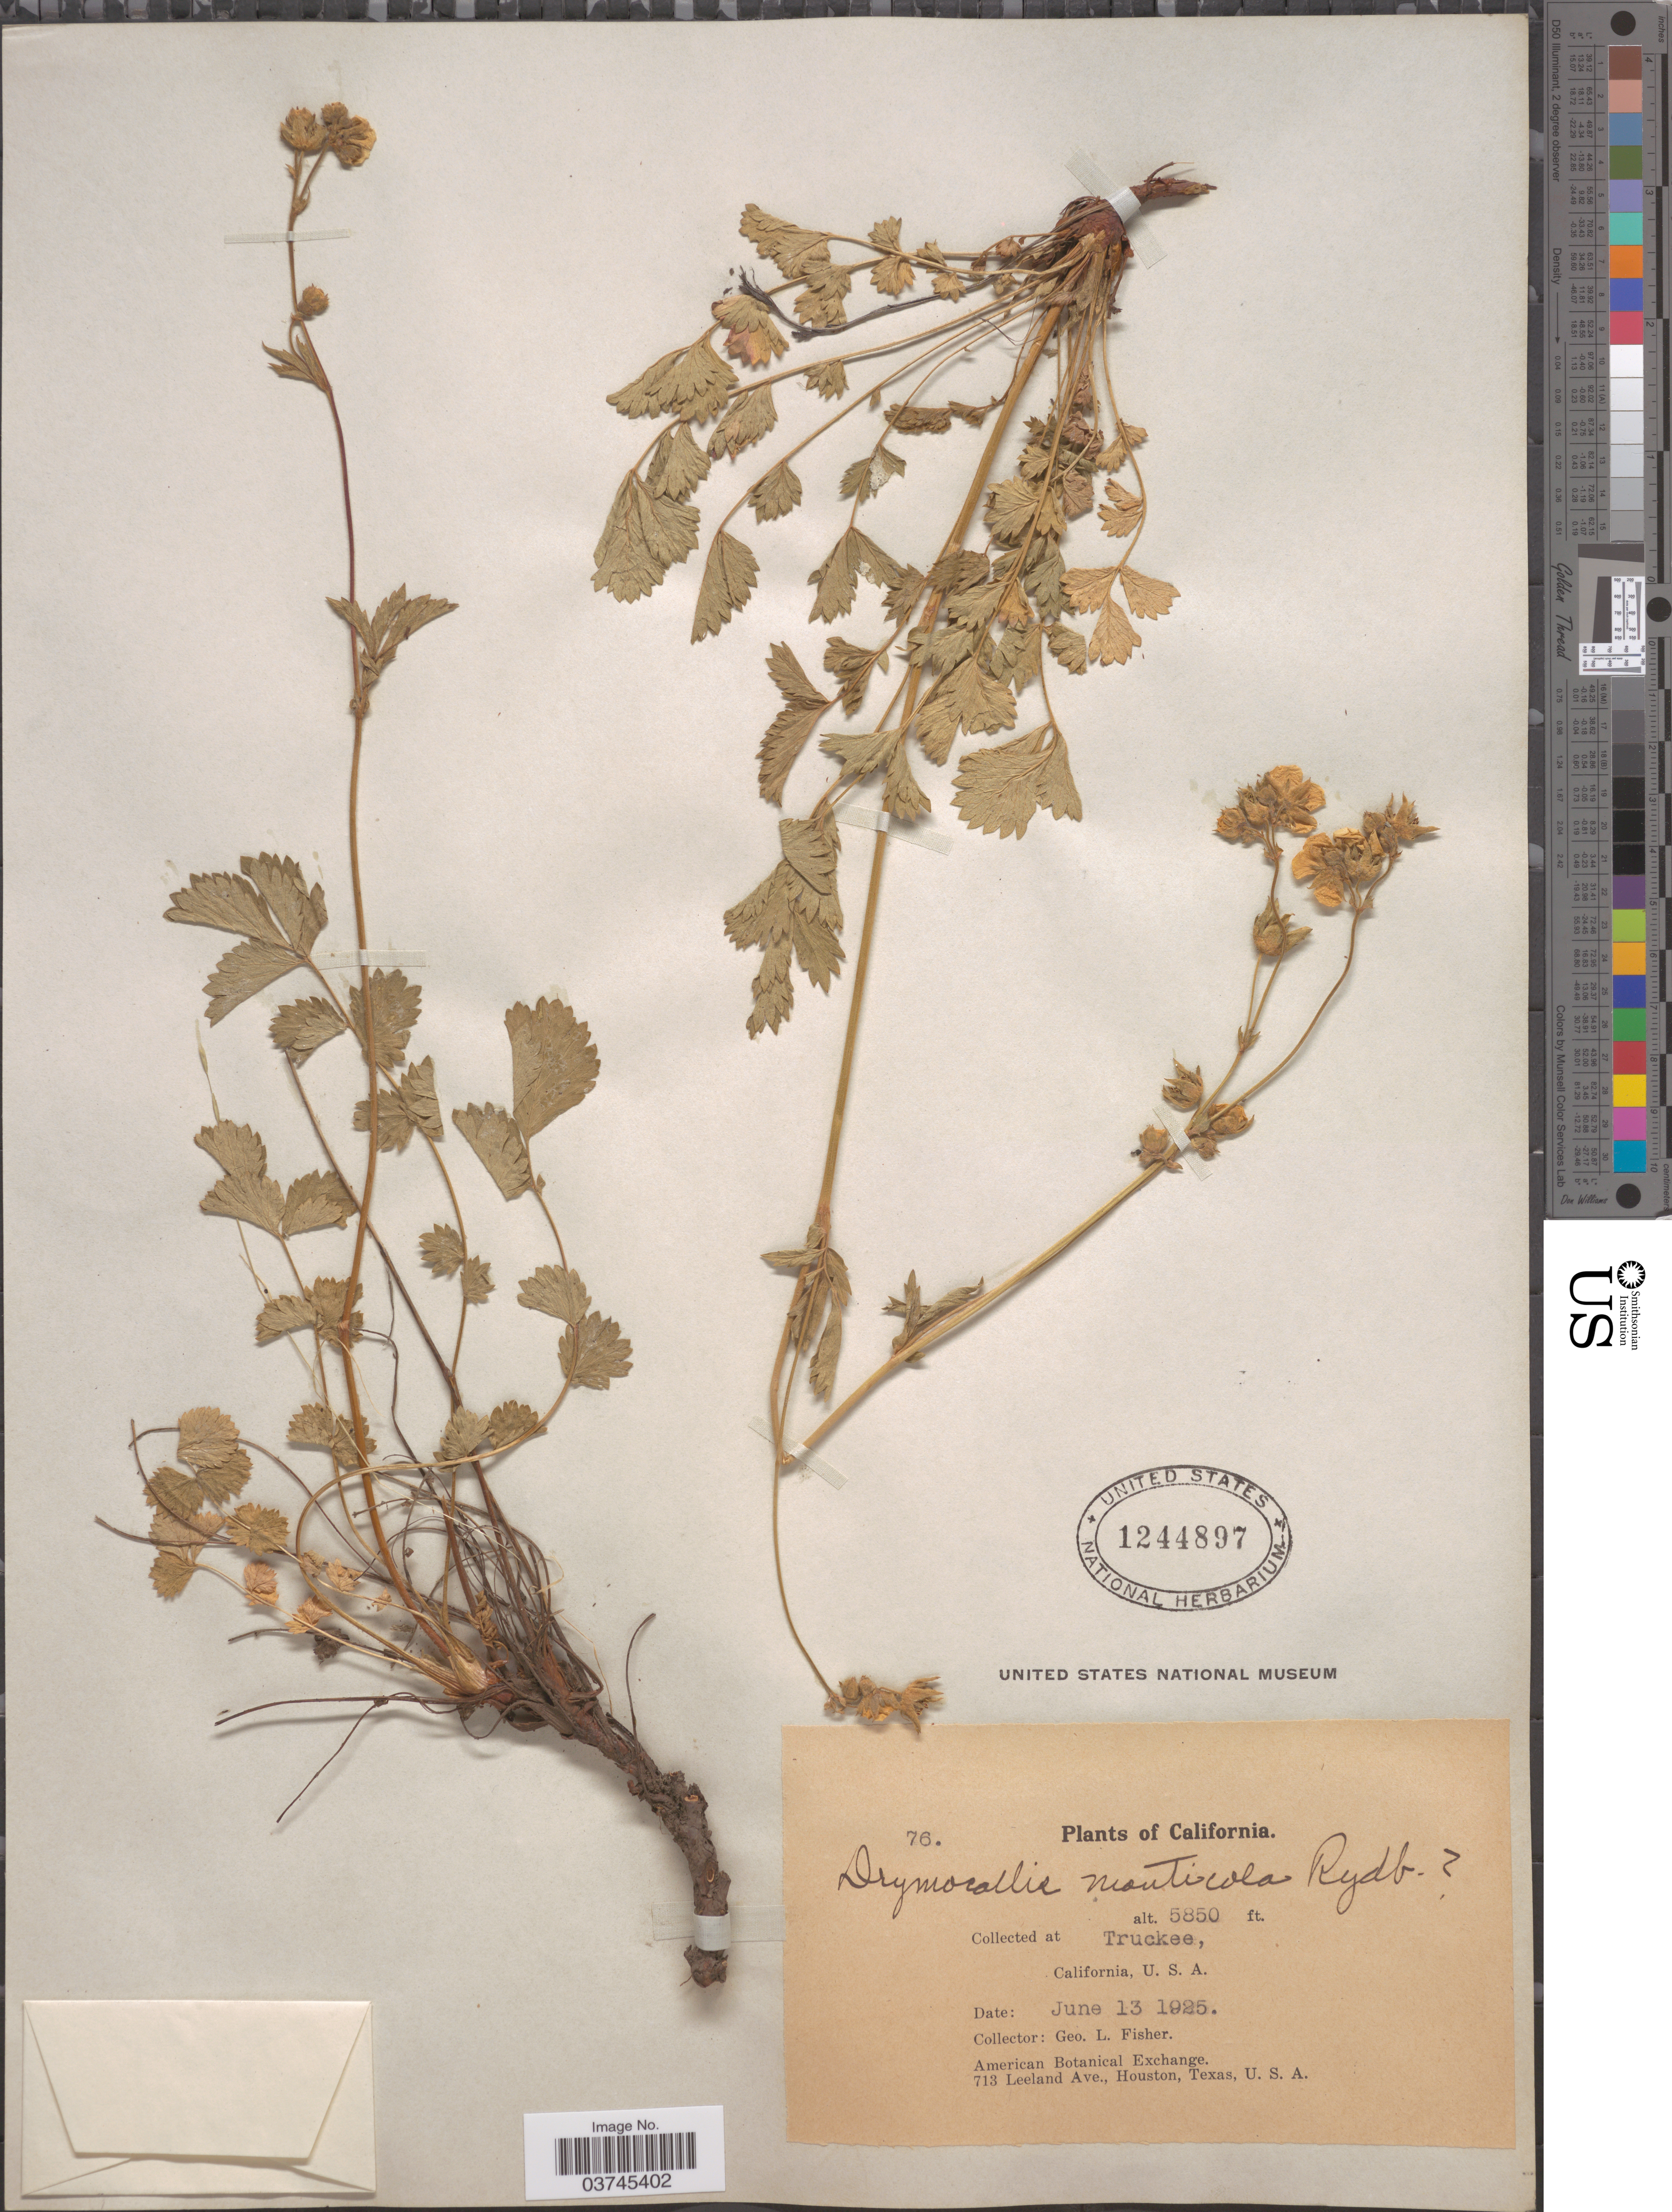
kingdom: Plantae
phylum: Tracheophyta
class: Magnoliopsida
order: Rosales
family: Rosaceae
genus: Drymocallis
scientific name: Drymocallis lactea var. lactea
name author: (Greene) Rydb.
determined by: Strong, Mark T., (BOT), Smithsonian Institution - National Museum of Natural History (UNITED STATES)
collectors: G. L. Fisher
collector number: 76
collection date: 1925-06-13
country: United States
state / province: California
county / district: Nevada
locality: Truckee.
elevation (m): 1783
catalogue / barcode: US 1244897